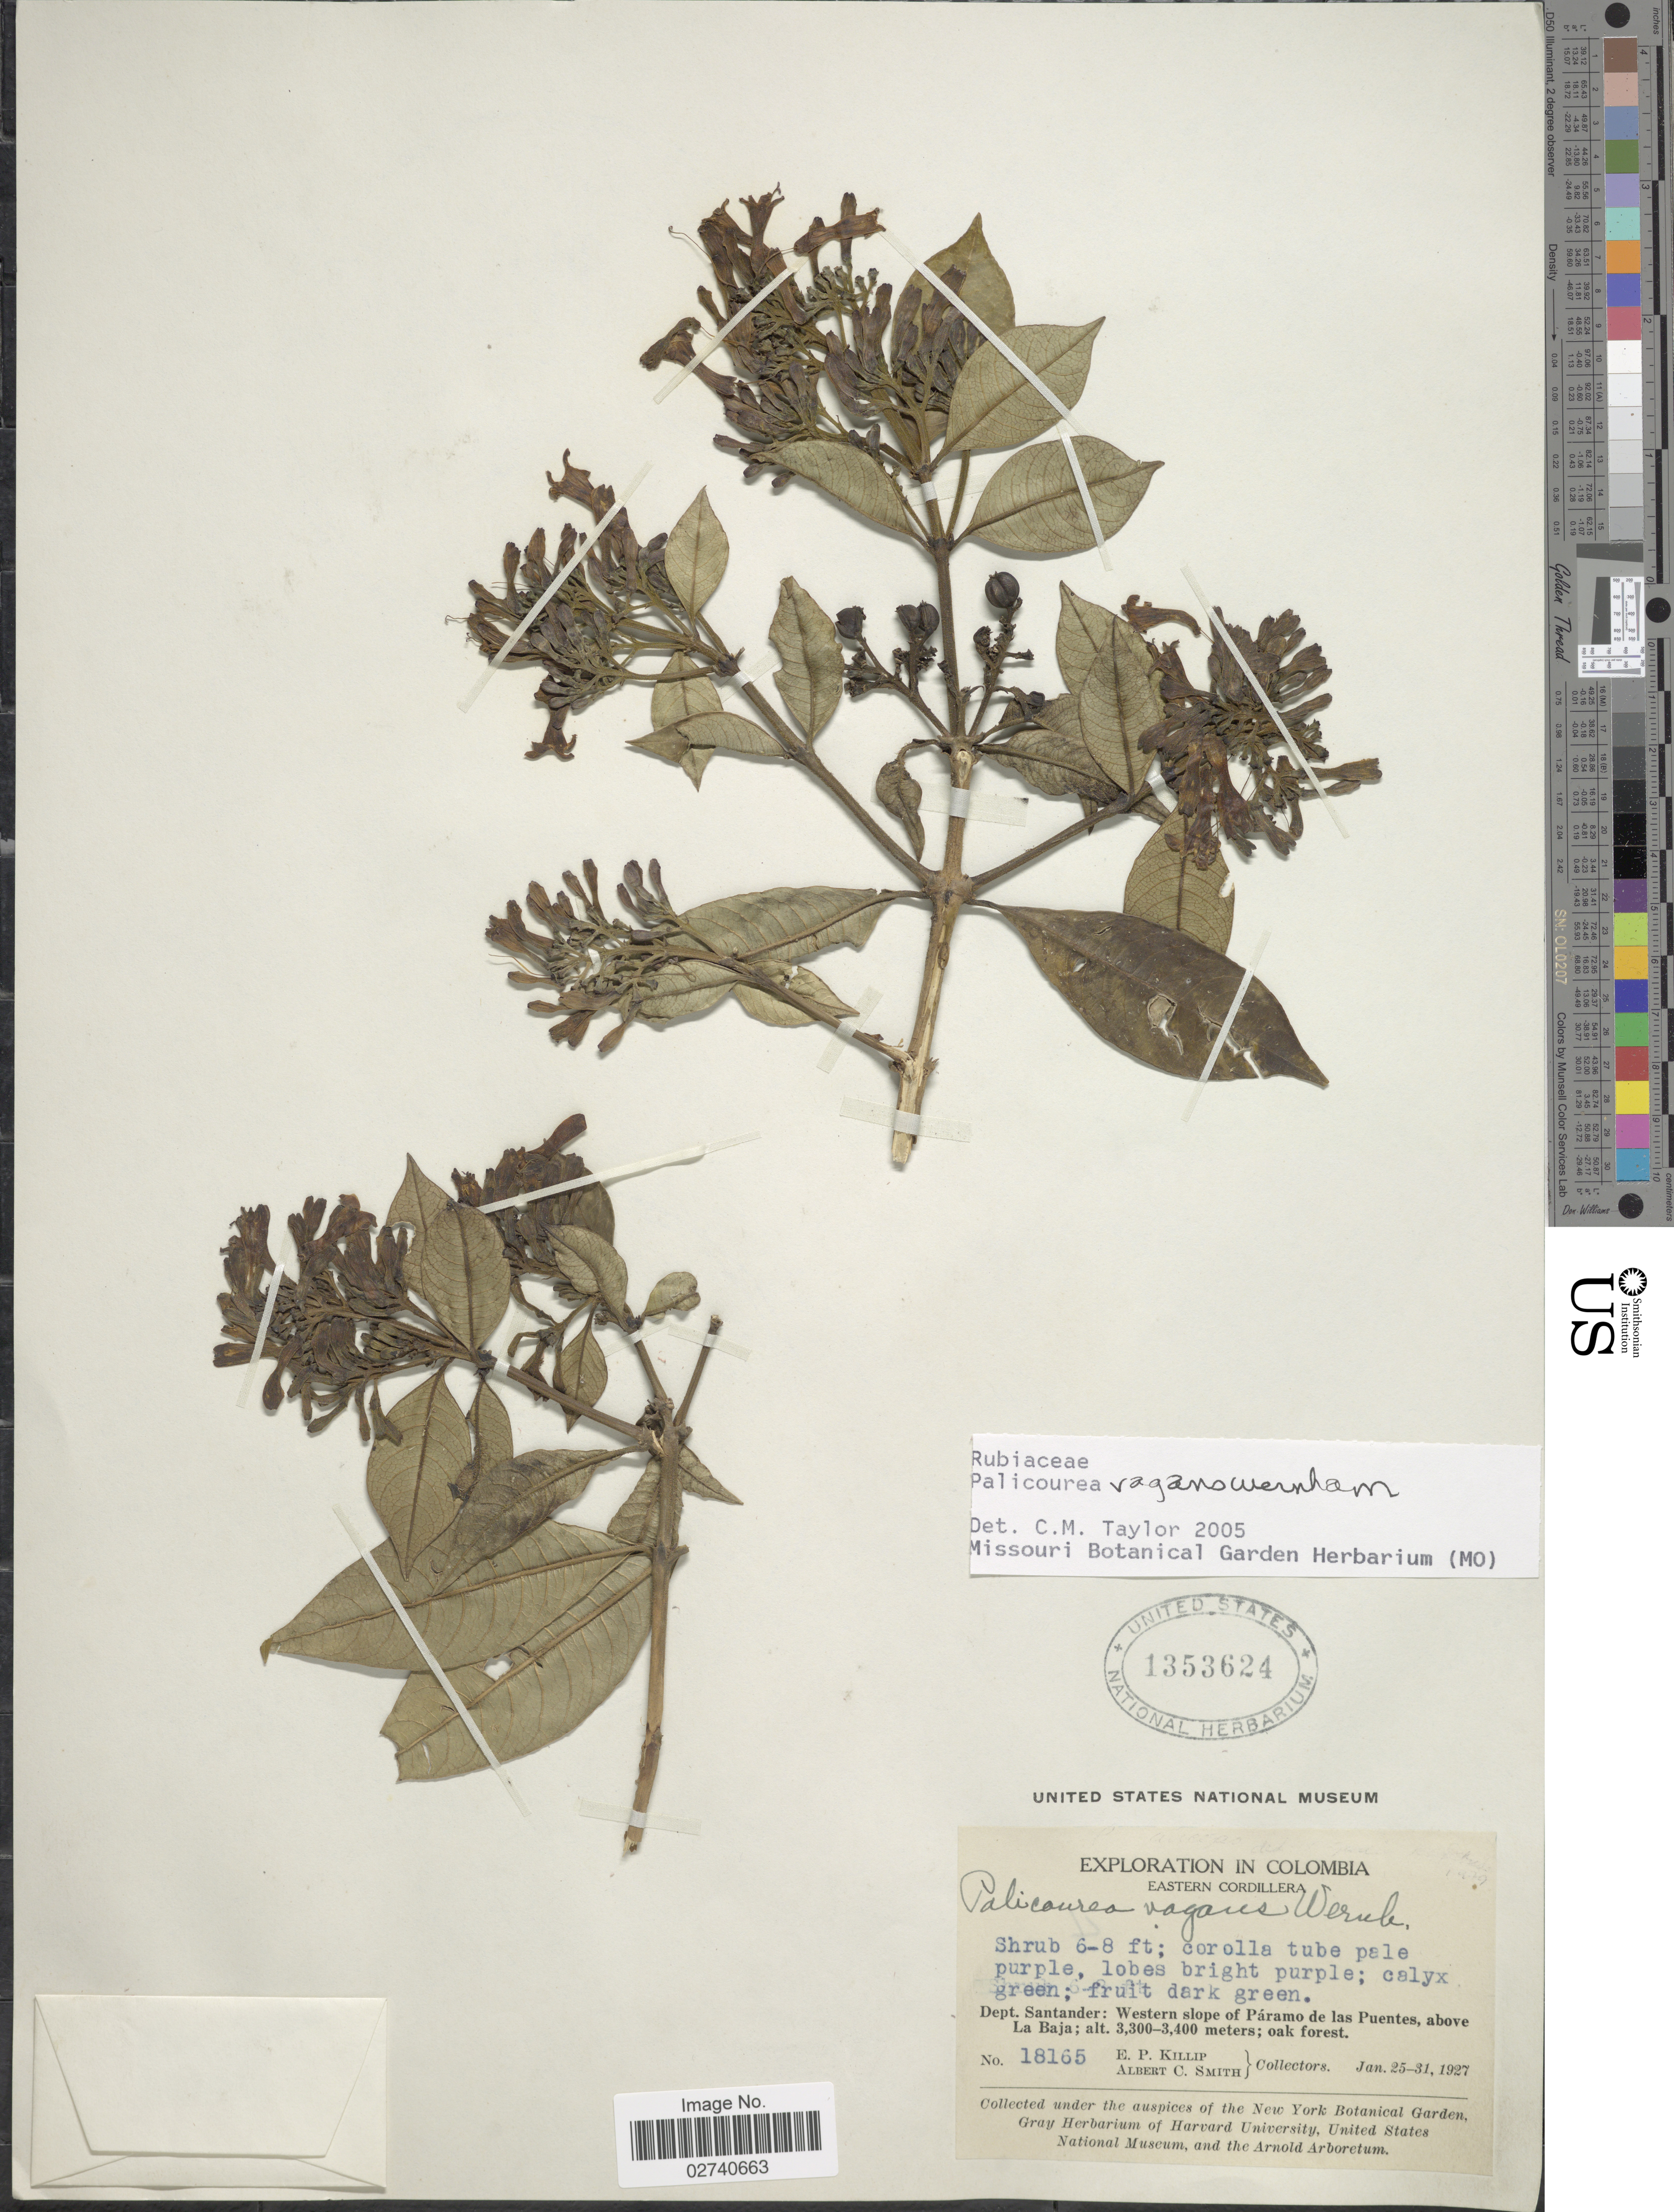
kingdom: Plantae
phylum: Tracheophyta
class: Magnoliopsida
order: Gentianales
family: Rubiaceae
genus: Palicourea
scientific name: Palicourea vagans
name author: Wernham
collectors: E. P. Killip & A. C. Smith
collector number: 18165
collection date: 1927-01-25/1927-01-31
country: Colombia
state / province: Santander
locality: Eastern Cordillera. Western slope of Paramo de las Puentos, above La Baja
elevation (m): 3300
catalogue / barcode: US 1353624